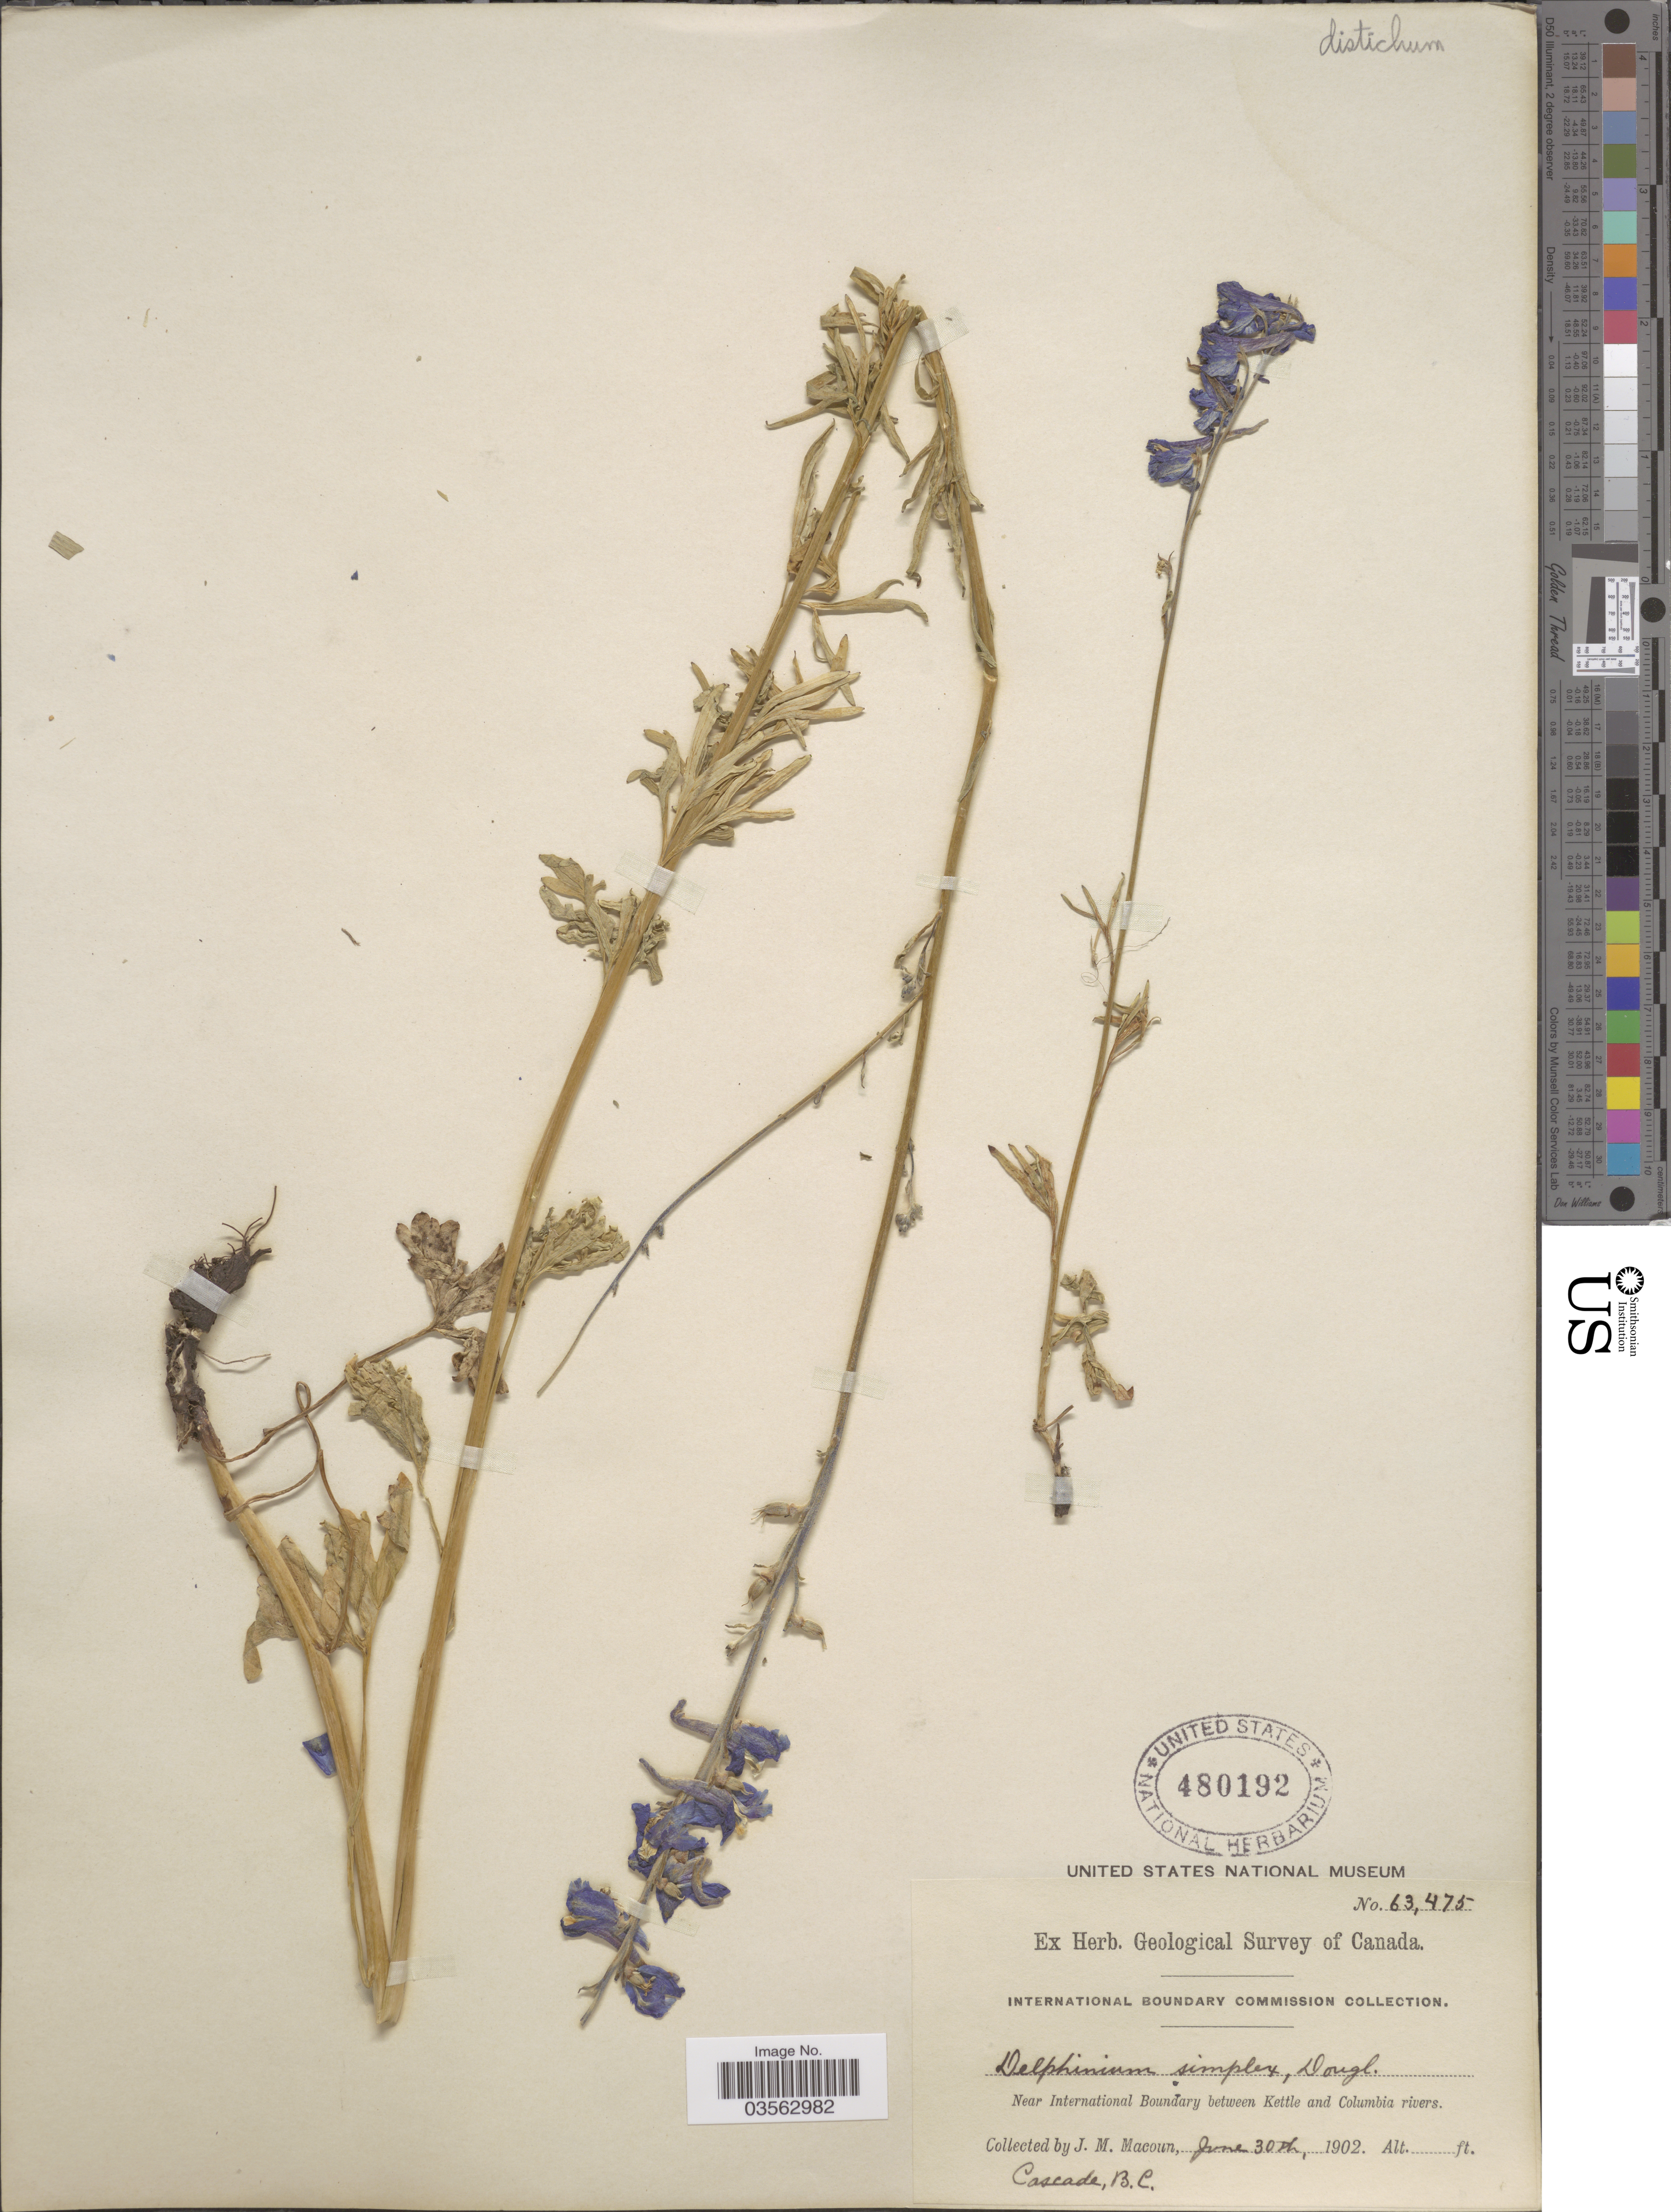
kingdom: Plantae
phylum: Tracheophyta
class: Magnoliopsida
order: Ranunculales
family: Ranunculaceae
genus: Delphinium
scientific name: Delphinium distichum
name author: Geyer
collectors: J. M. Macoun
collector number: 63475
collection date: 1902-06-30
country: Canada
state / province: British Columbia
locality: Near International Boundary between Kettle and Columbia rivers. Cascade.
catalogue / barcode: US 480192